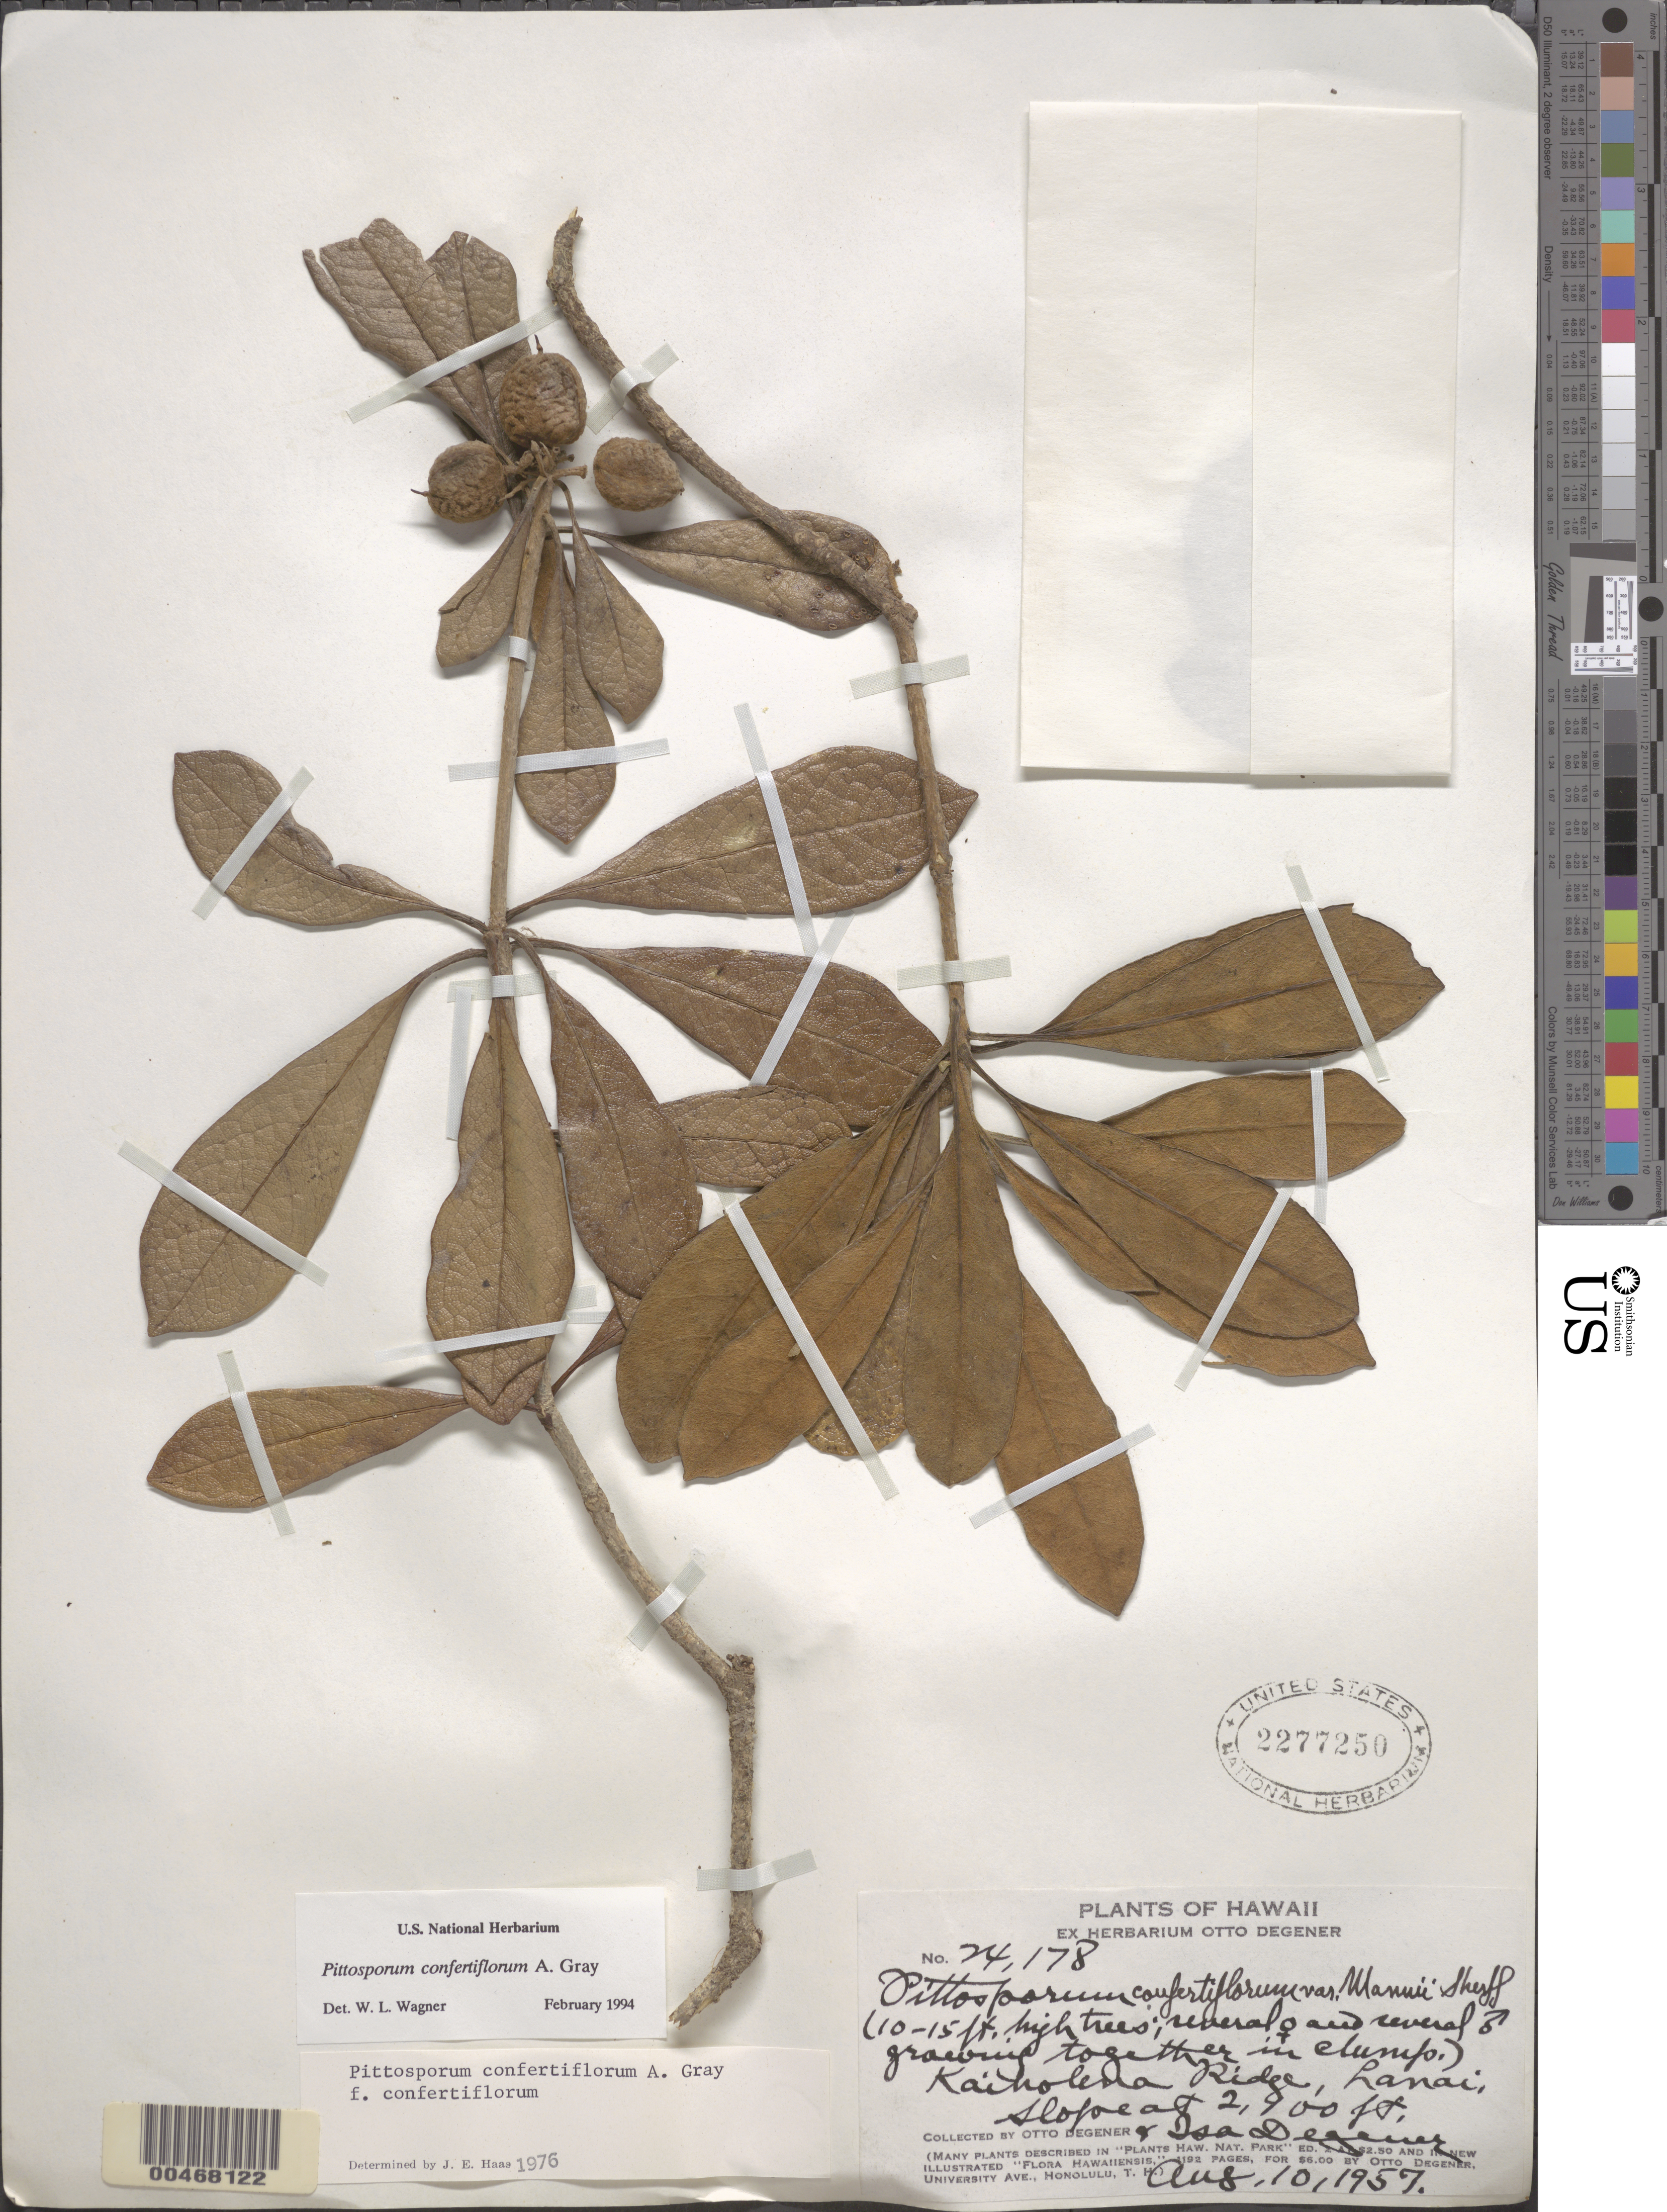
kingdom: Plantae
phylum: Tracheophyta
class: Magnoliopsida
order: Apiales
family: Pittosporaceae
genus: Pittosporum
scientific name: Pittosporum confertiflorum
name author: A. Gray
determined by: Wagner, W. L., (BOT), Smithsonian Institution - National Museum of Natural History (UNITED STATES)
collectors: O. Degener & I. Degener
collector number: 24178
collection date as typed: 10 Aug 1957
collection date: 1957-08-10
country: United States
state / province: Hawaii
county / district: Maui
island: Lana'i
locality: Kaiholena Ridge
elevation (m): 640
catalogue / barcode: US 2277250